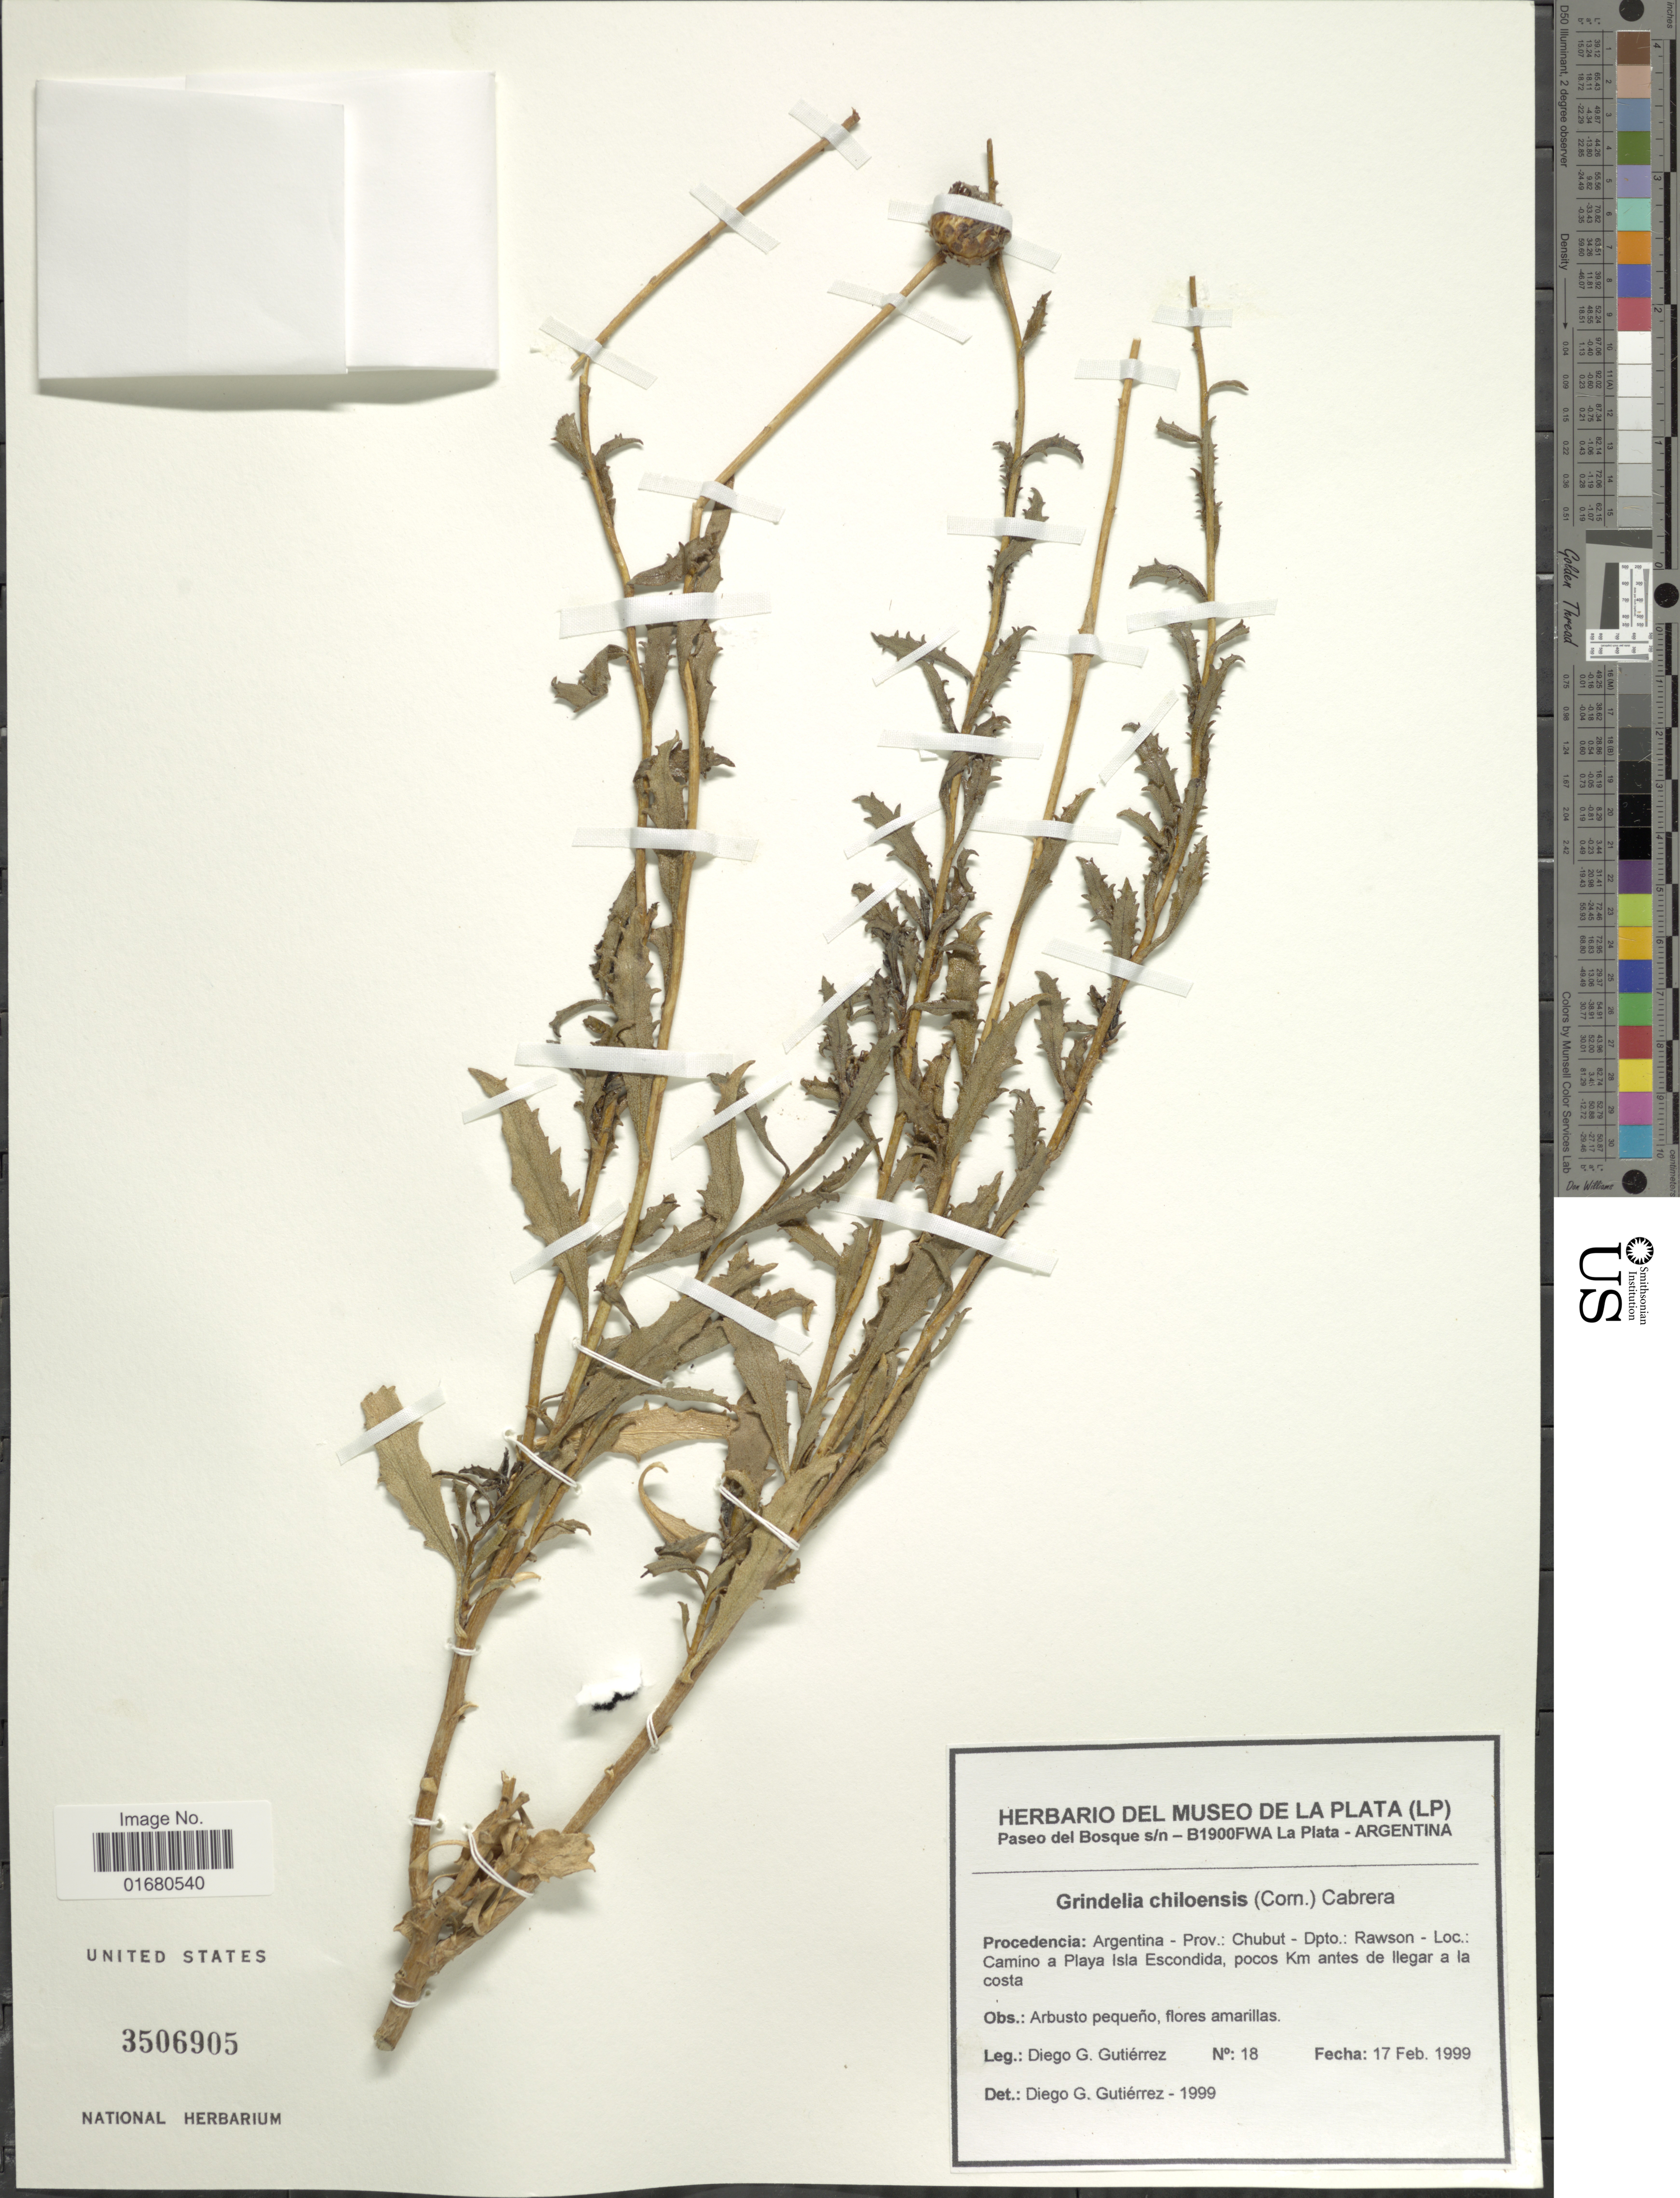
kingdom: Plantae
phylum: Tracheophyta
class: Magnoliopsida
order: Asterales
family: Asteraceae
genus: Grindelia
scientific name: Grindelia chiloensis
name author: (Cornel.) Cabrera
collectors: D. G. Gutiérrez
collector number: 18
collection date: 1999-02-17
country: Argentina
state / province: Chubut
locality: Dpto. Rawson, Camino a Playa Isla Escondida, pocos km antes de llegar a la costa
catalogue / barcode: US 3506905